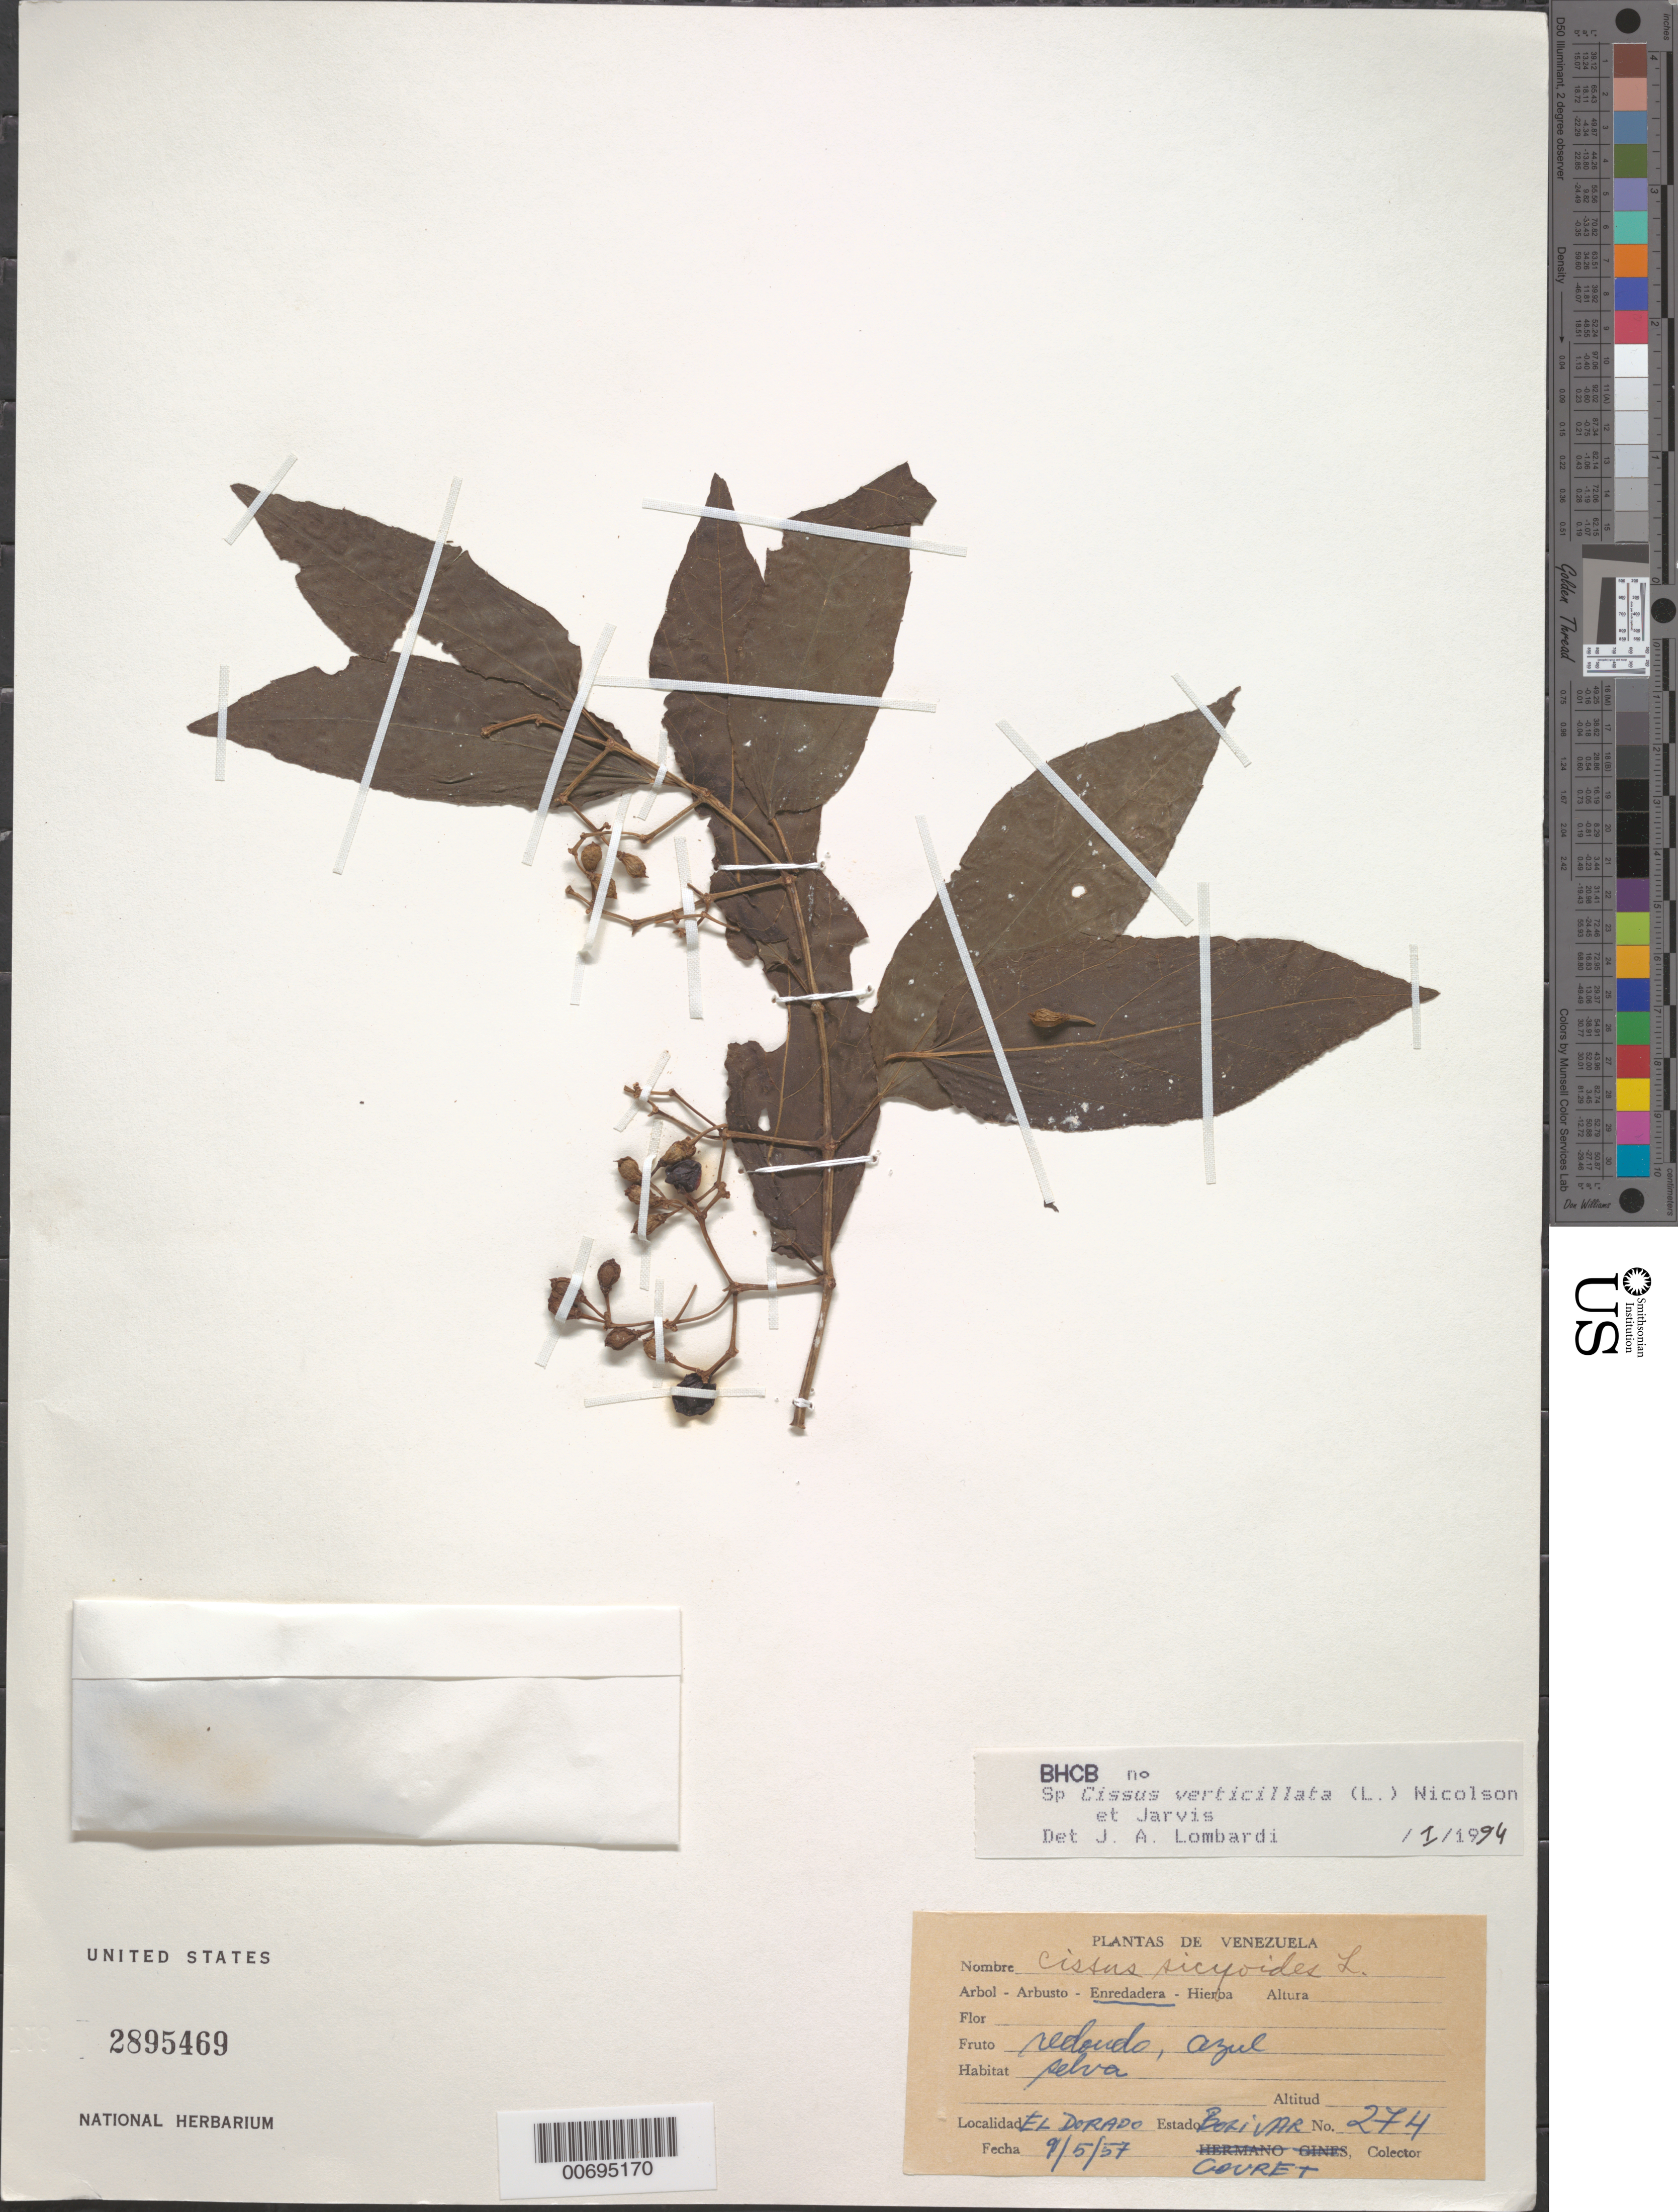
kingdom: Plantae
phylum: Tracheophyta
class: Magnoliopsida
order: Vitales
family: Vitaceae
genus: Cissus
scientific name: Cissus verticillata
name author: (L.) Nicolson & C.E. Jarvis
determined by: Lombardi, Julio A.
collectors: -. Couret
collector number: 274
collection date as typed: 9-May-57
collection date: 1957-05-09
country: Venezuela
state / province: Bolívar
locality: El Dorado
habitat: Forest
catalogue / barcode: US 2895469